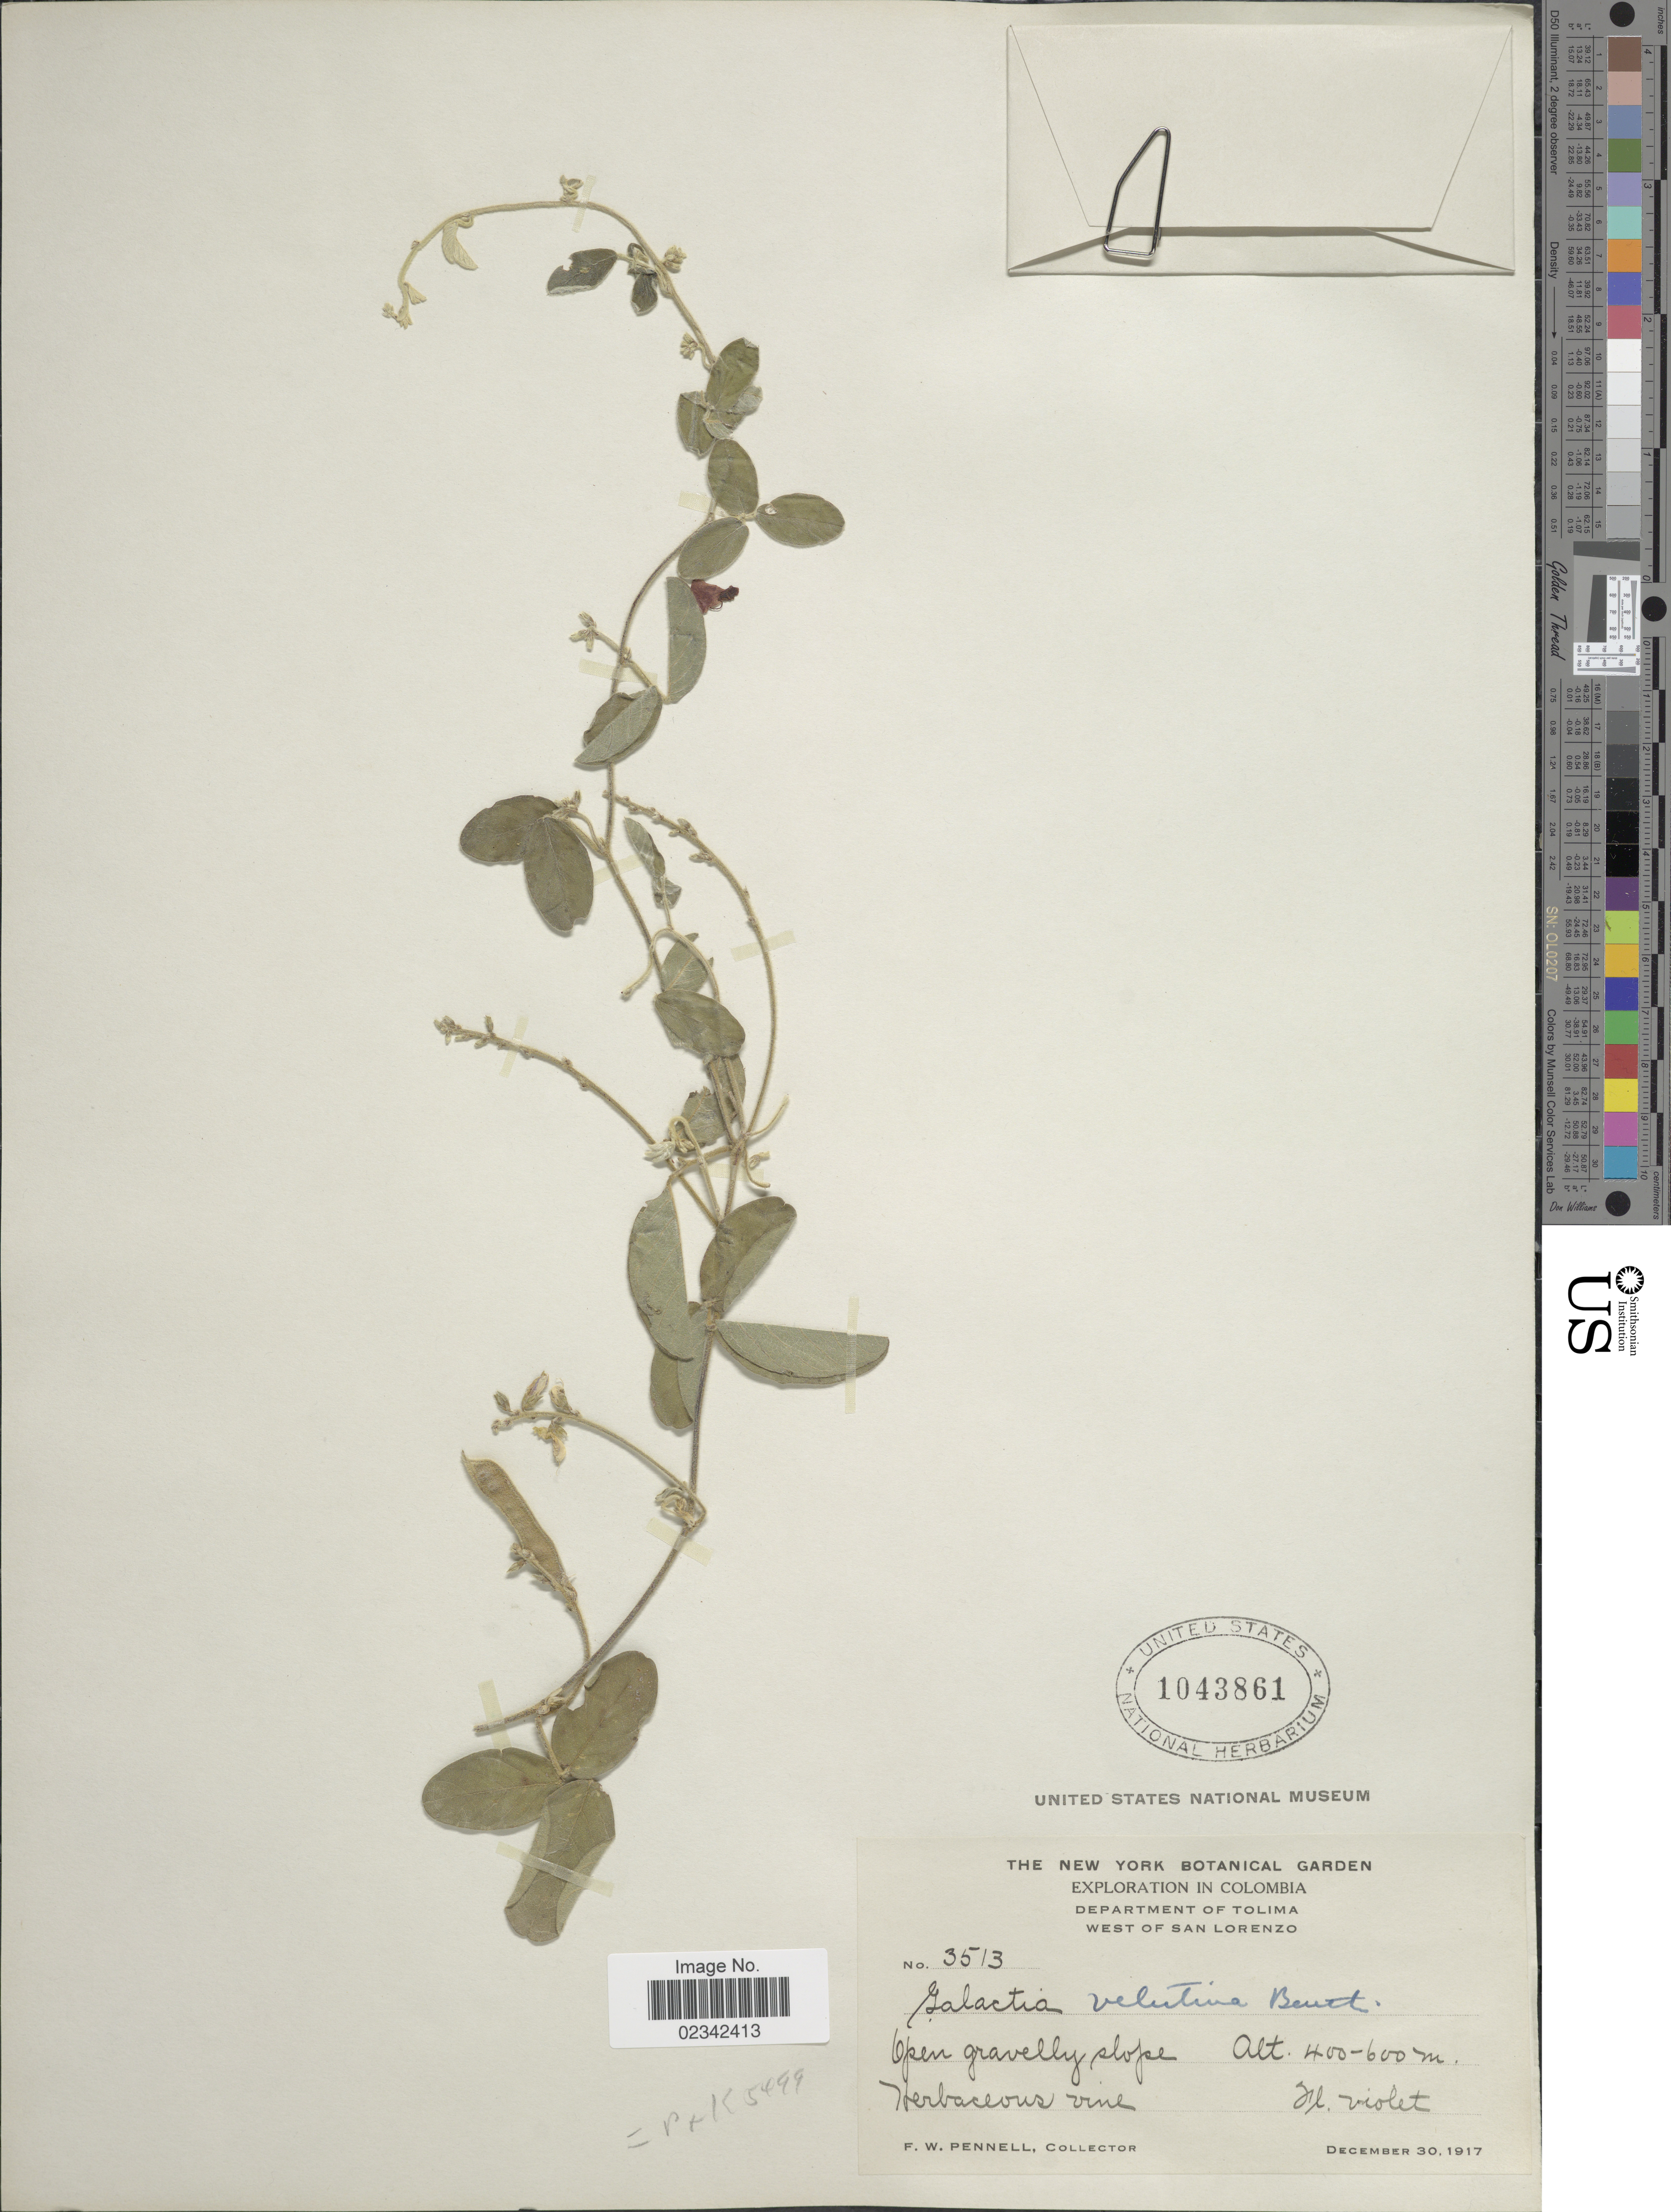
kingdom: Plantae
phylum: Tracheophyta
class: Magnoliopsida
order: Fabales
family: Fabaceae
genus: Galactia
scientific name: Galactia striata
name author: (Jacq.) Urb.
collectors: F. W. Pennell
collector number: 3513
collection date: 1917-12-30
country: Colombia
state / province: Tolima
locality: West of San Lorenzo, open gravelly slope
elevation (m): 400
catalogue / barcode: US 1043861